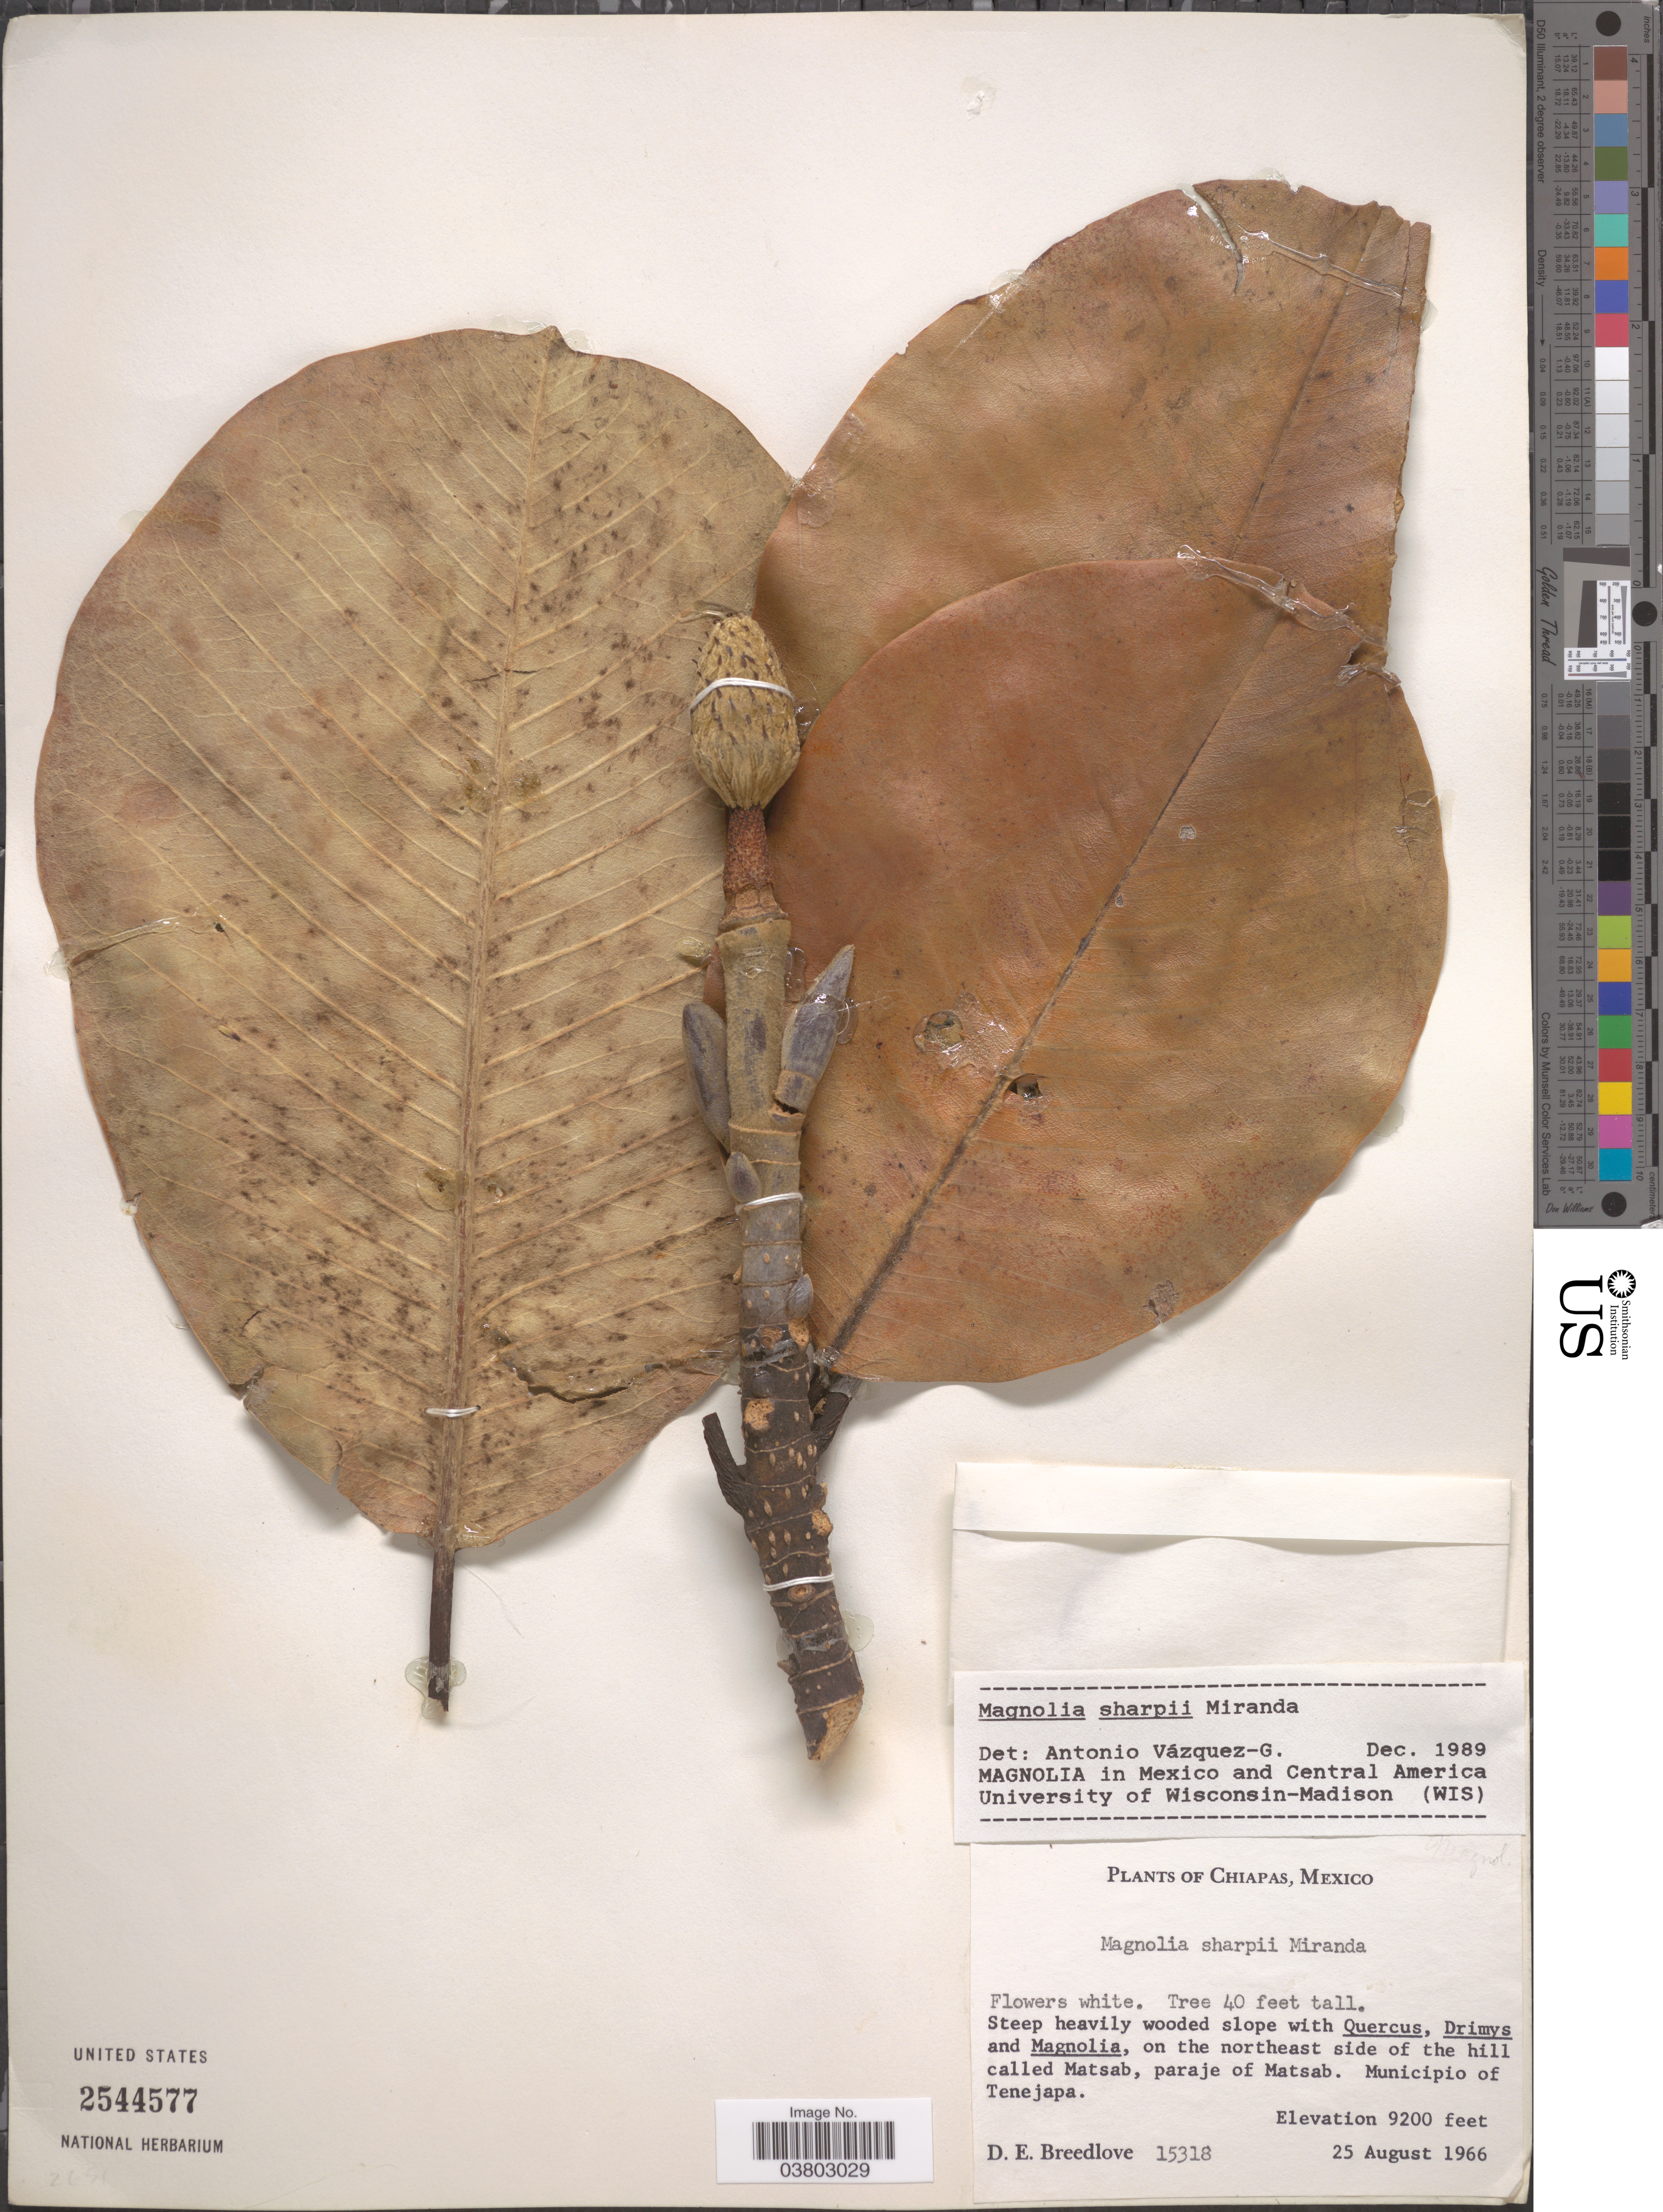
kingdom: Plantae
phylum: Tracheophyta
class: Magnoliopsida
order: Magnoliales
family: Magnoliaceae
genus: Magnolia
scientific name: Magnolia sharpii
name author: Miranda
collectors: D. E. Breedlove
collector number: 15318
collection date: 1966-08-25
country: Mexico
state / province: Chiapas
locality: On the northeast side of the hill called Matsab, paraje of Matsab. Municipio of Tenejapa.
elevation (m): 2804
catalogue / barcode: US 2544577